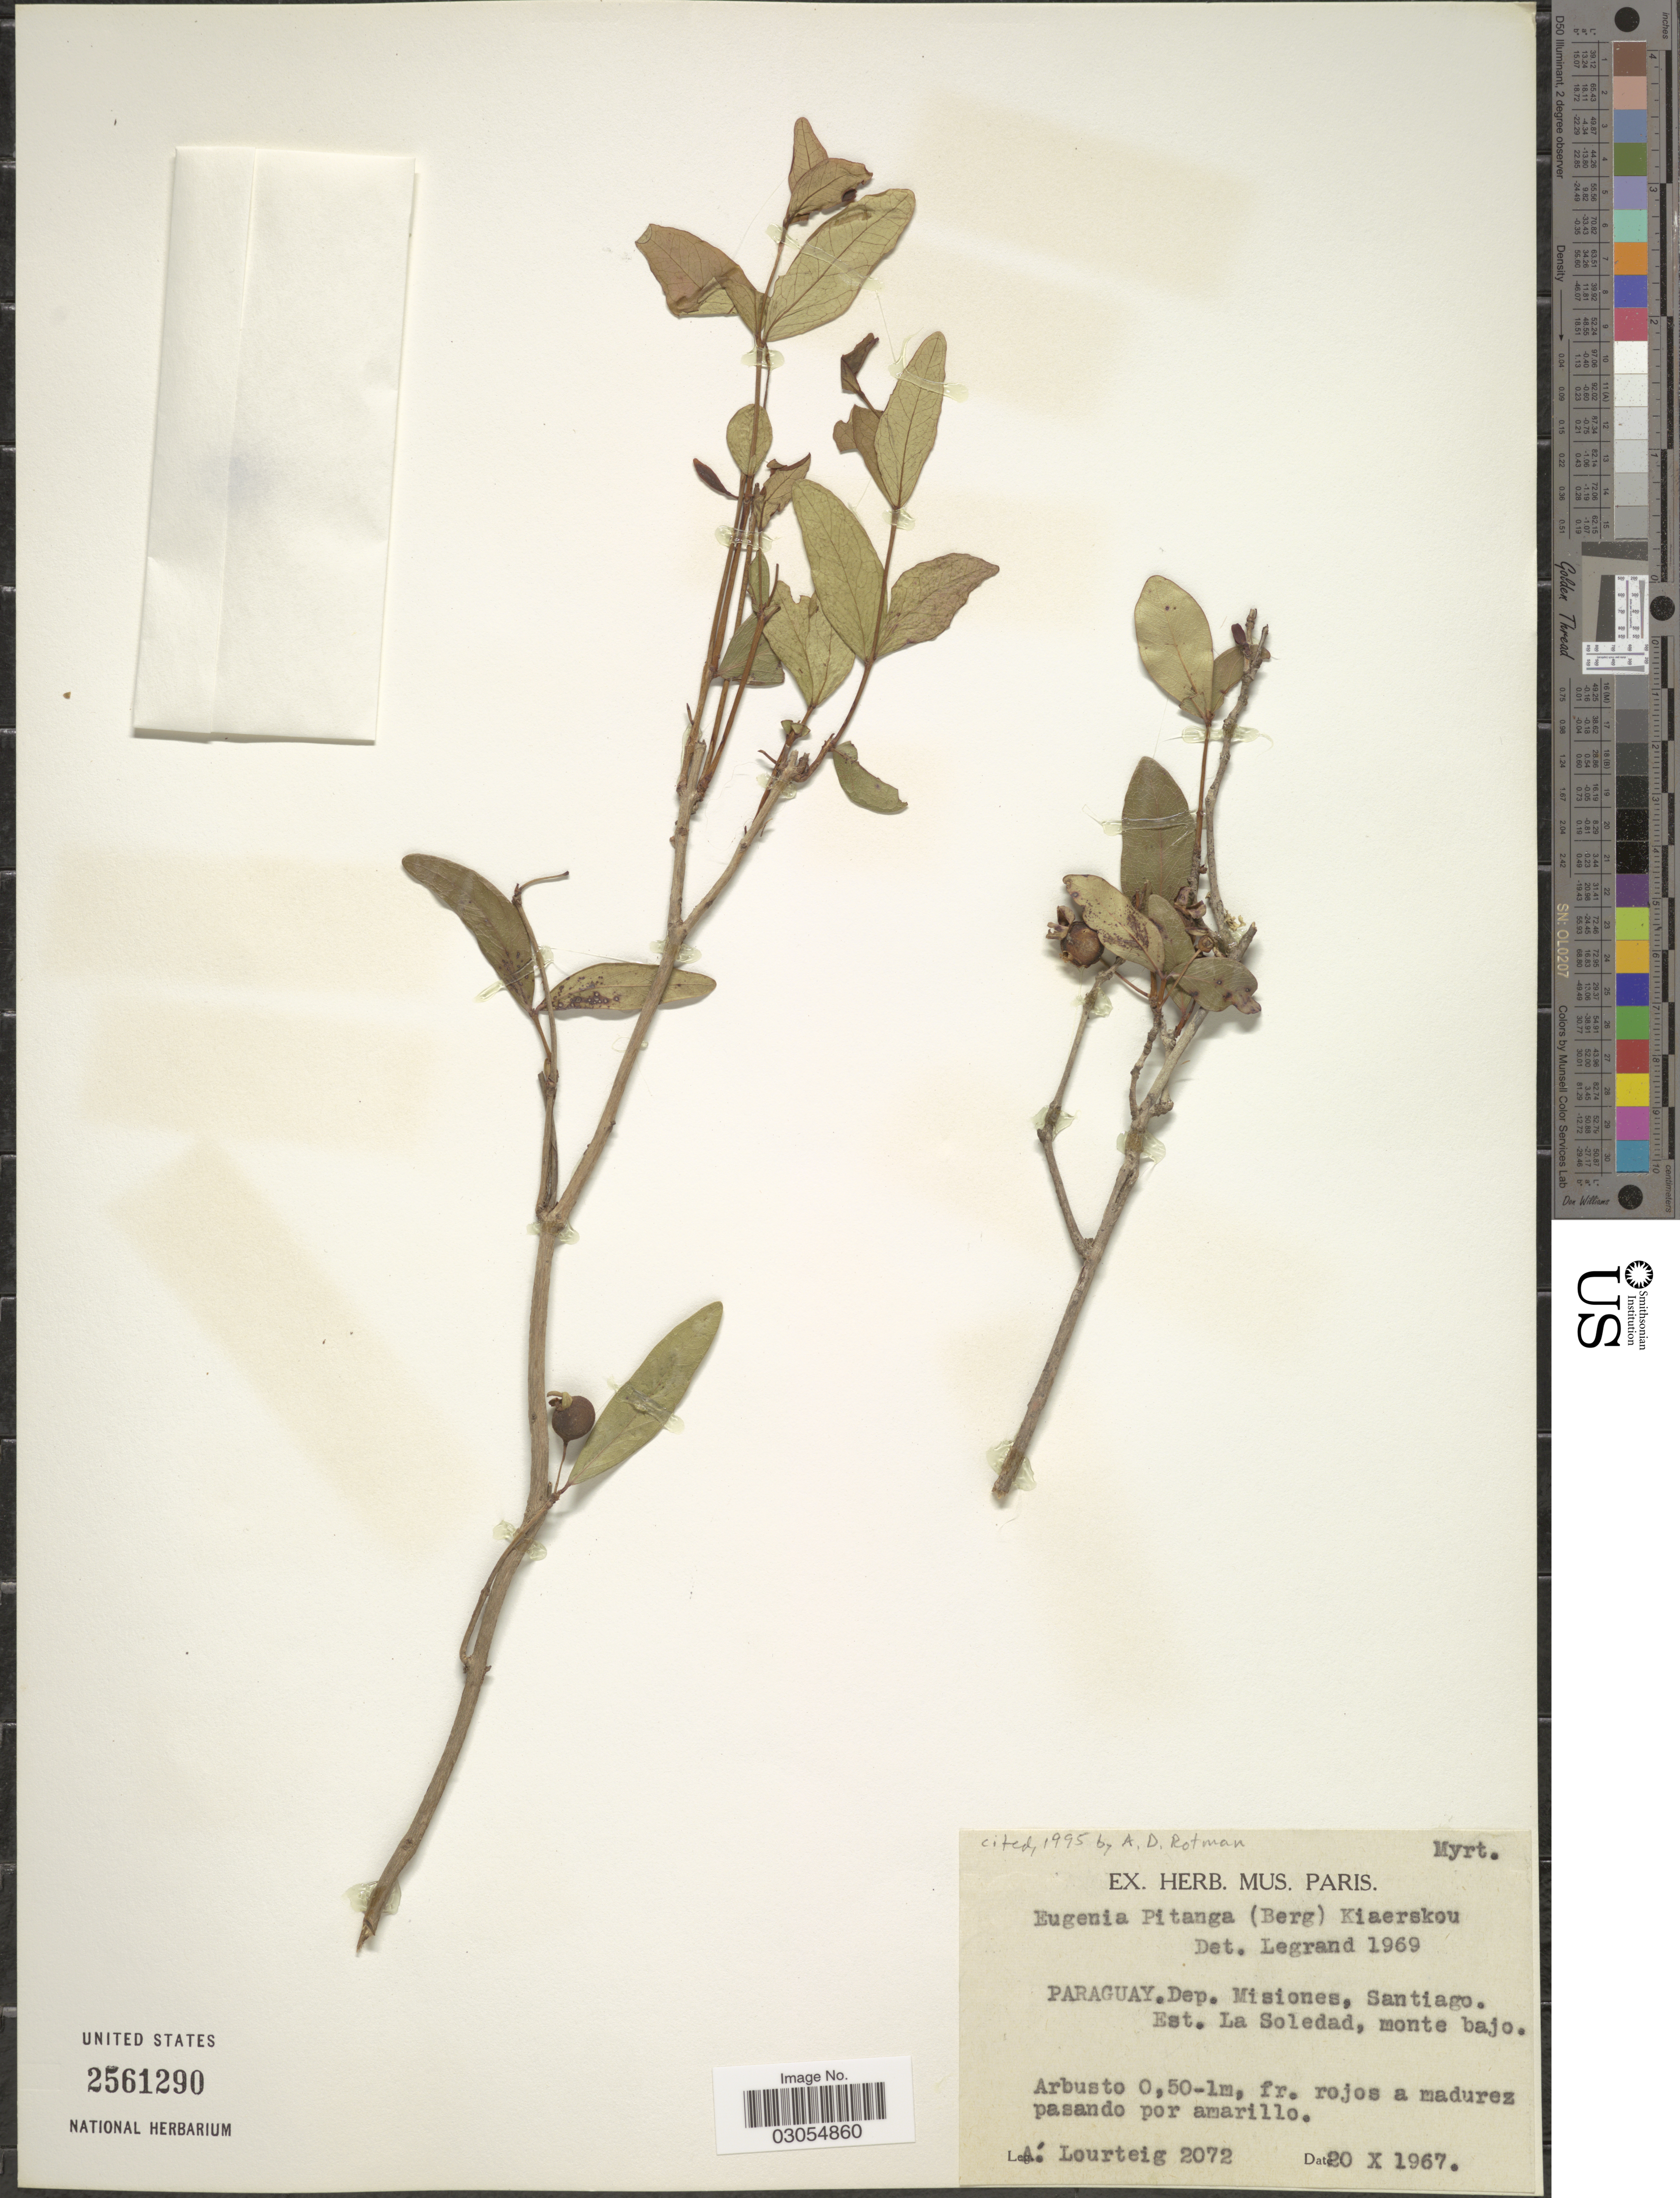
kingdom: Plantae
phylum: Tracheophyta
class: Magnoliopsida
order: Myrtales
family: Myrtaceae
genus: Eugenia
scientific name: Eugenia pitanga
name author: (O. Berg) Nied.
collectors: A. Lourteig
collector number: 2072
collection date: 1967-10-20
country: Paraguay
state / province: Misiones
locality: Dep. Misiones, Santiago. Est. La Soledad, monte abajo.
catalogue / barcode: US 2561290